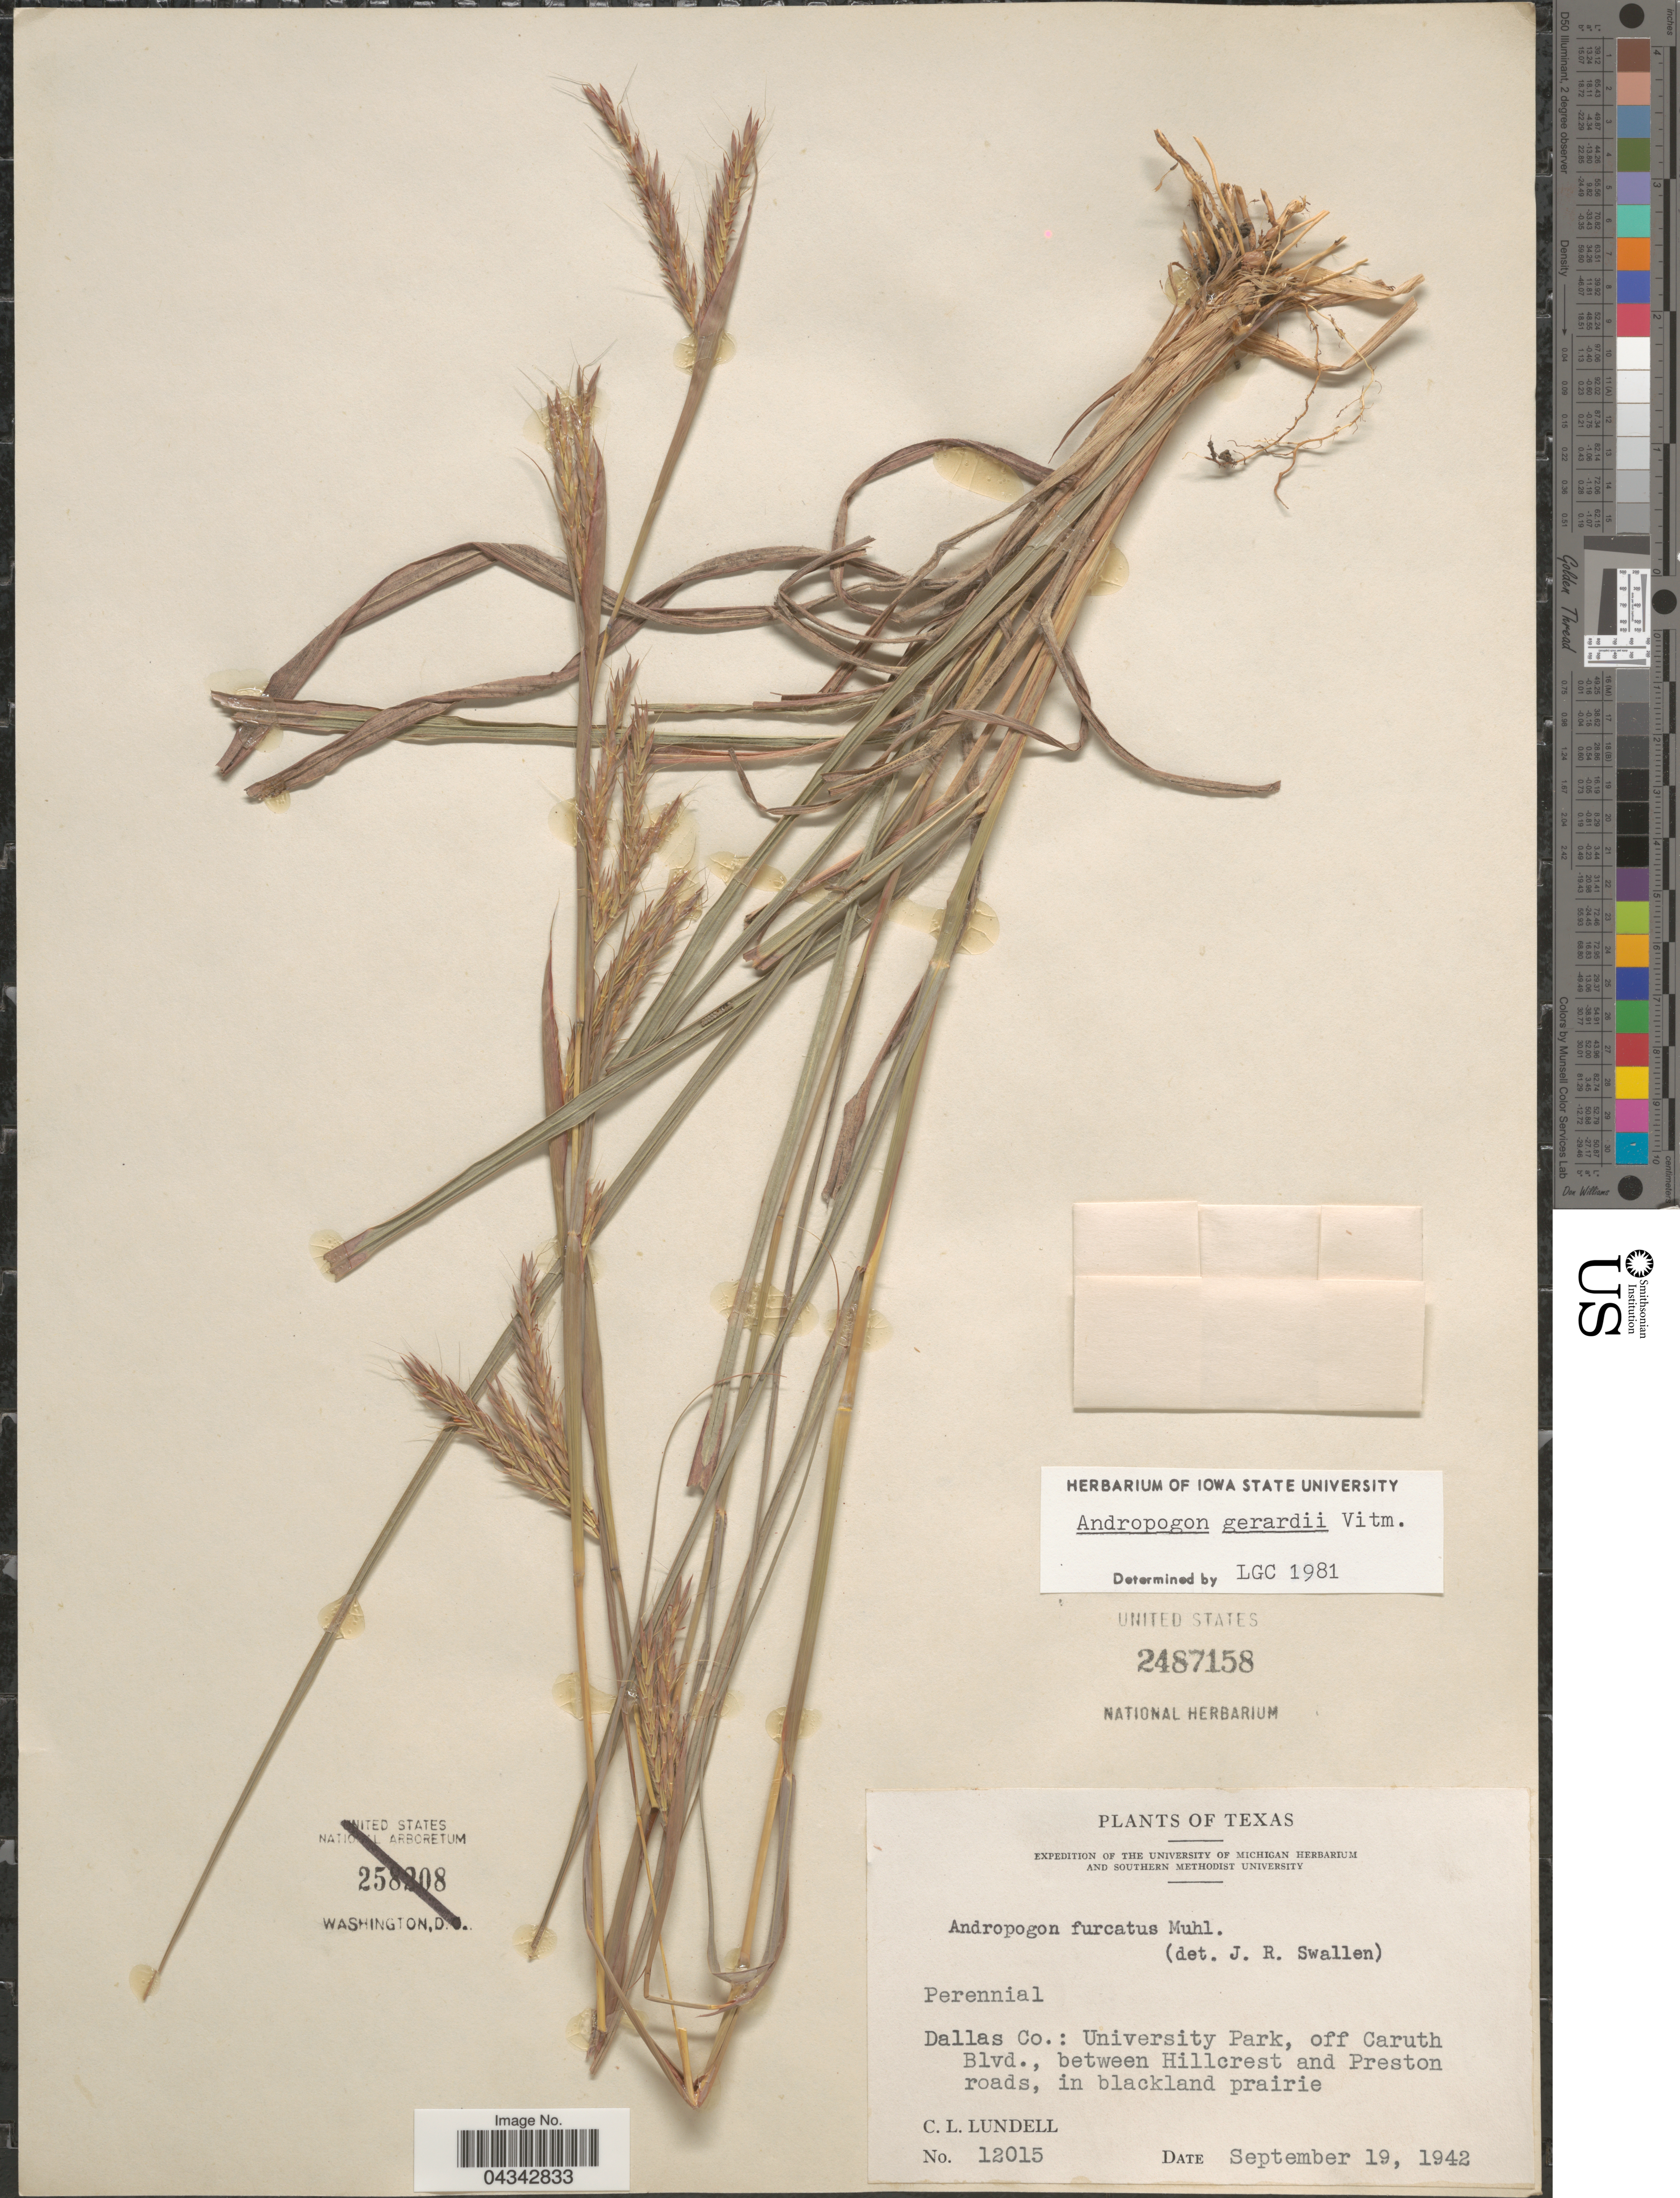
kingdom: Plantae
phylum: Tracheophyta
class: Liliopsida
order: Poales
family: Poaceae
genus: Andropogon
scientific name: Andropogon gerardii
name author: Vitman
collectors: C. L. Lundell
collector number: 12015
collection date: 1942-09-19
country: United States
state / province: Texas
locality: Expedition of the University of Michigan Herbarium and Southern Methodist University. Dallas Co.: University Park, off Caruth Blvd., between Hillcrest and Preston roads, in blackland prairie.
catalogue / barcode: US 2487158